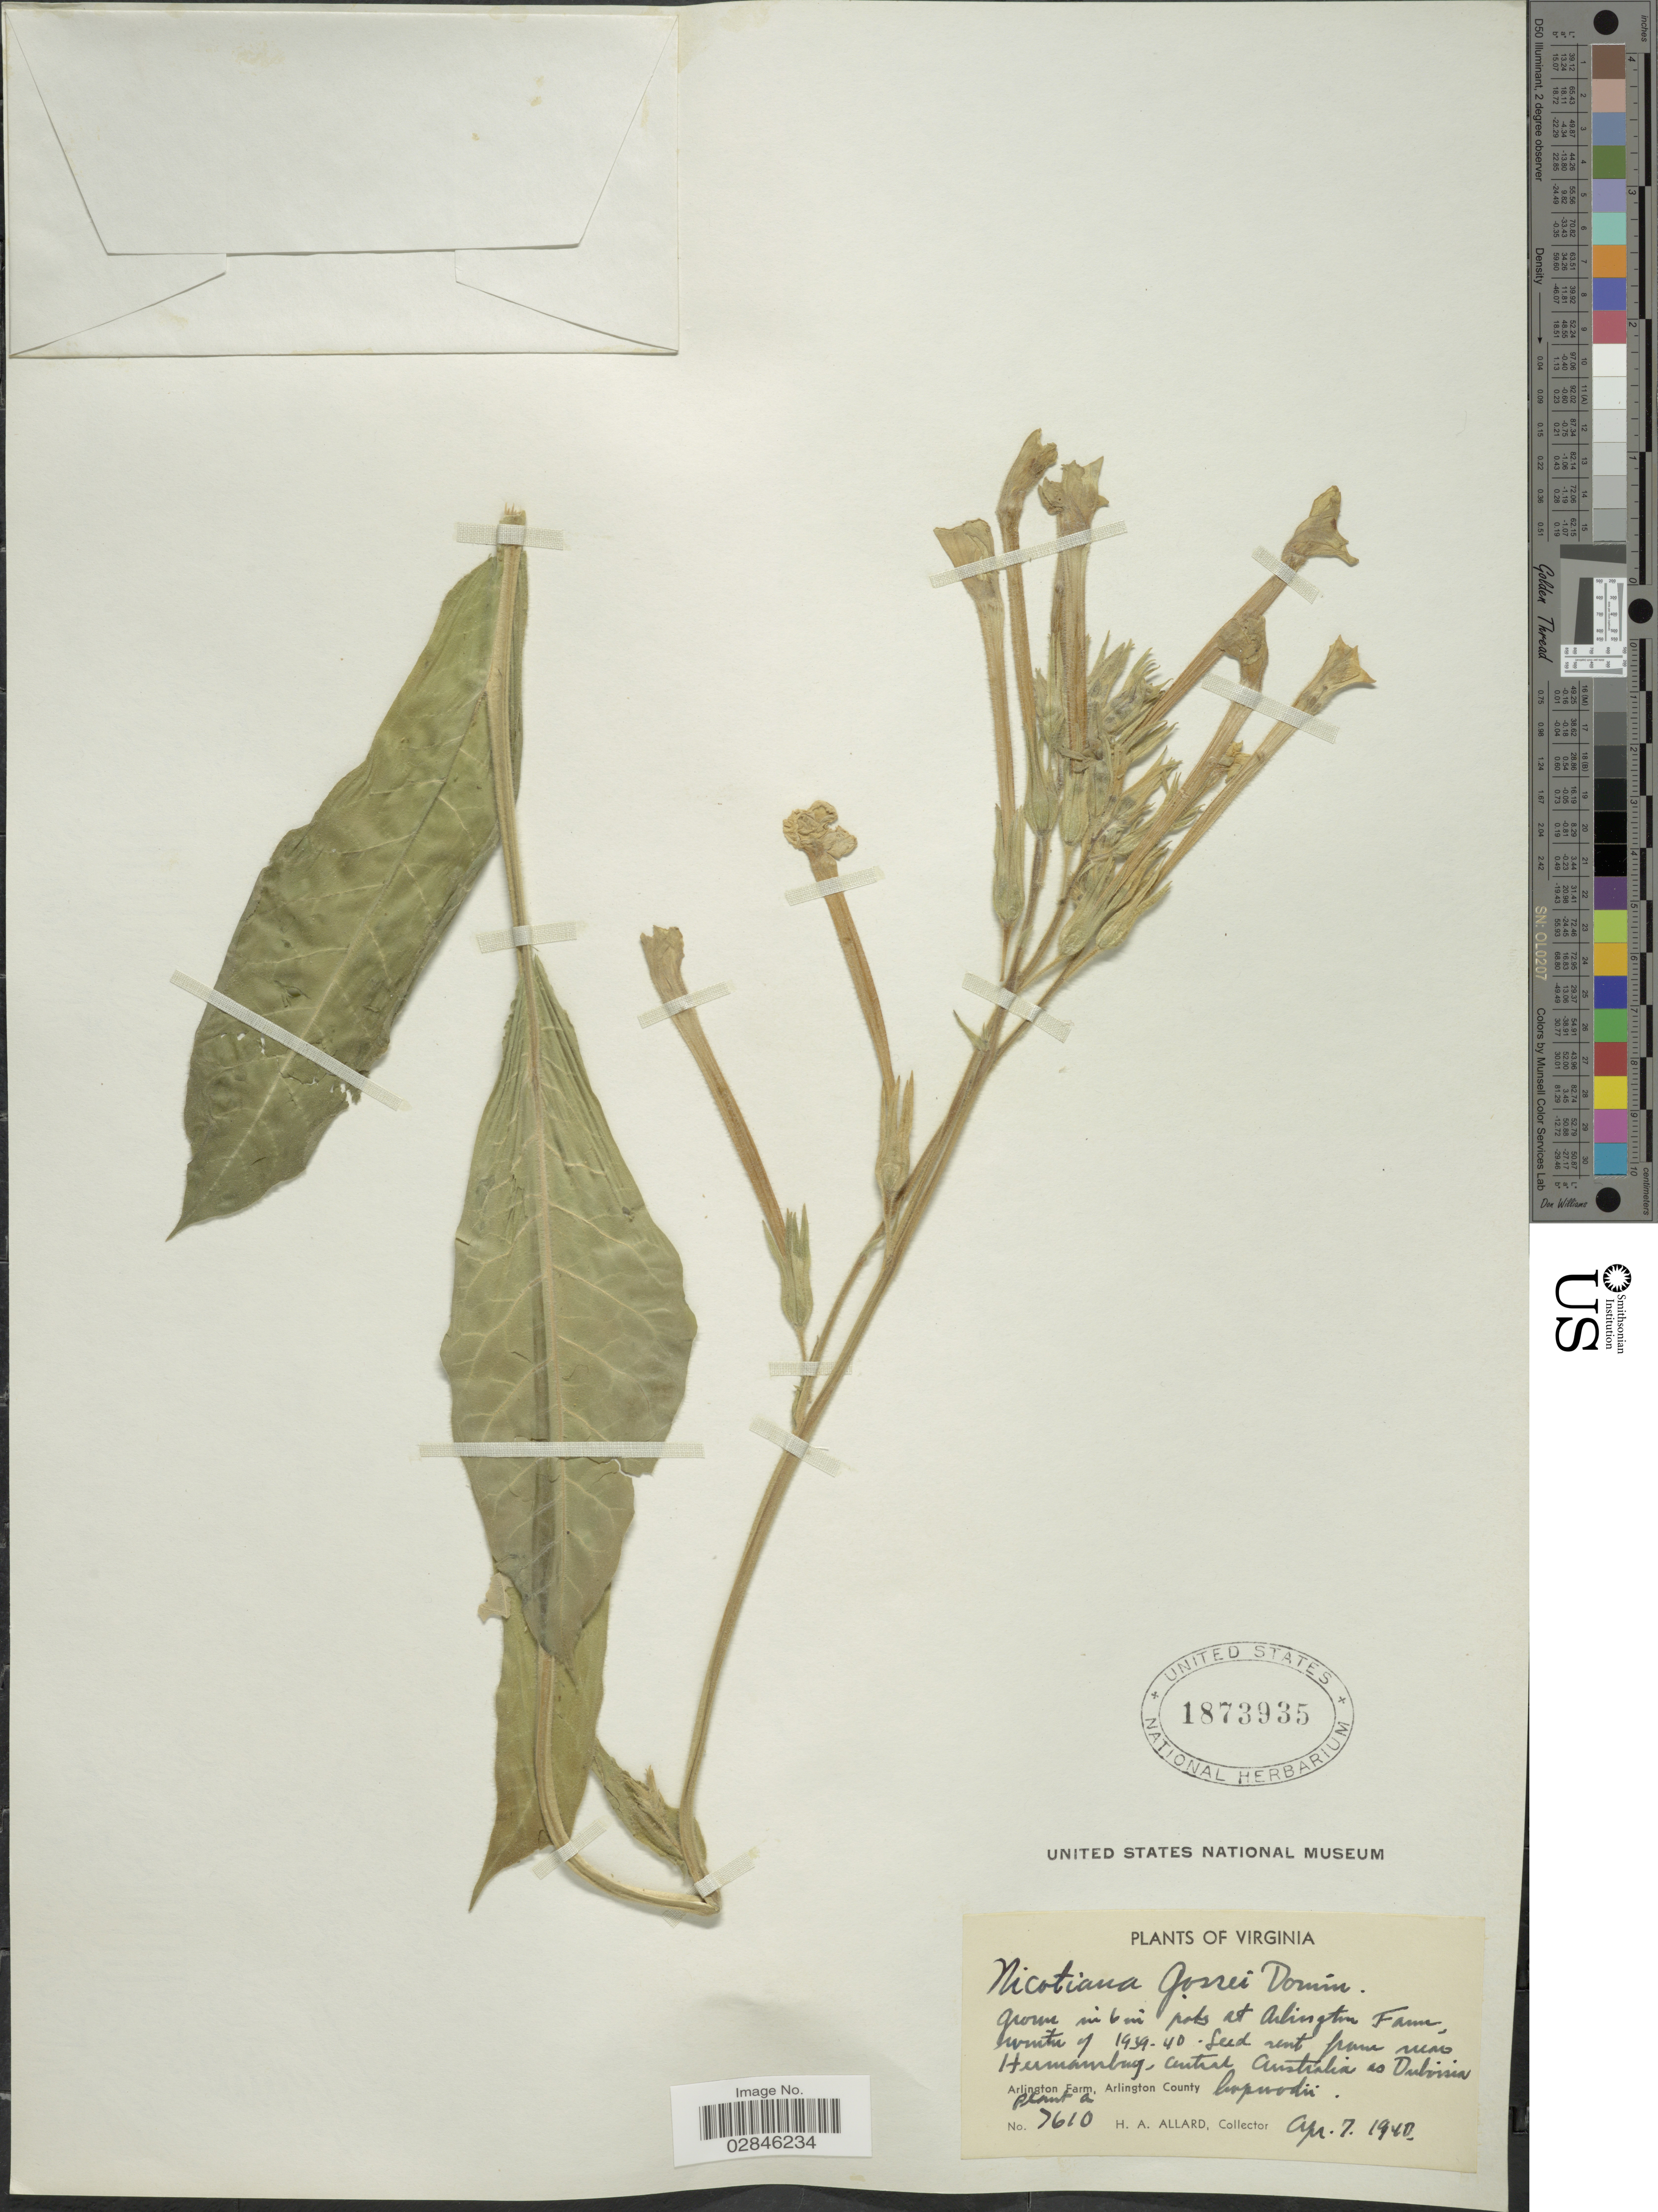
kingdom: Plantae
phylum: Tracheophyta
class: Magnoliopsida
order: Solanales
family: Solanaceae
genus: Nicotiana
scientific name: Nicotiana gossei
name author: Domin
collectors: H. A. Allard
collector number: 7610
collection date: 1940-04-07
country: United States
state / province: Virginia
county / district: Arlington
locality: Arlington Farm, Arlington County.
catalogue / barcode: US 1873935